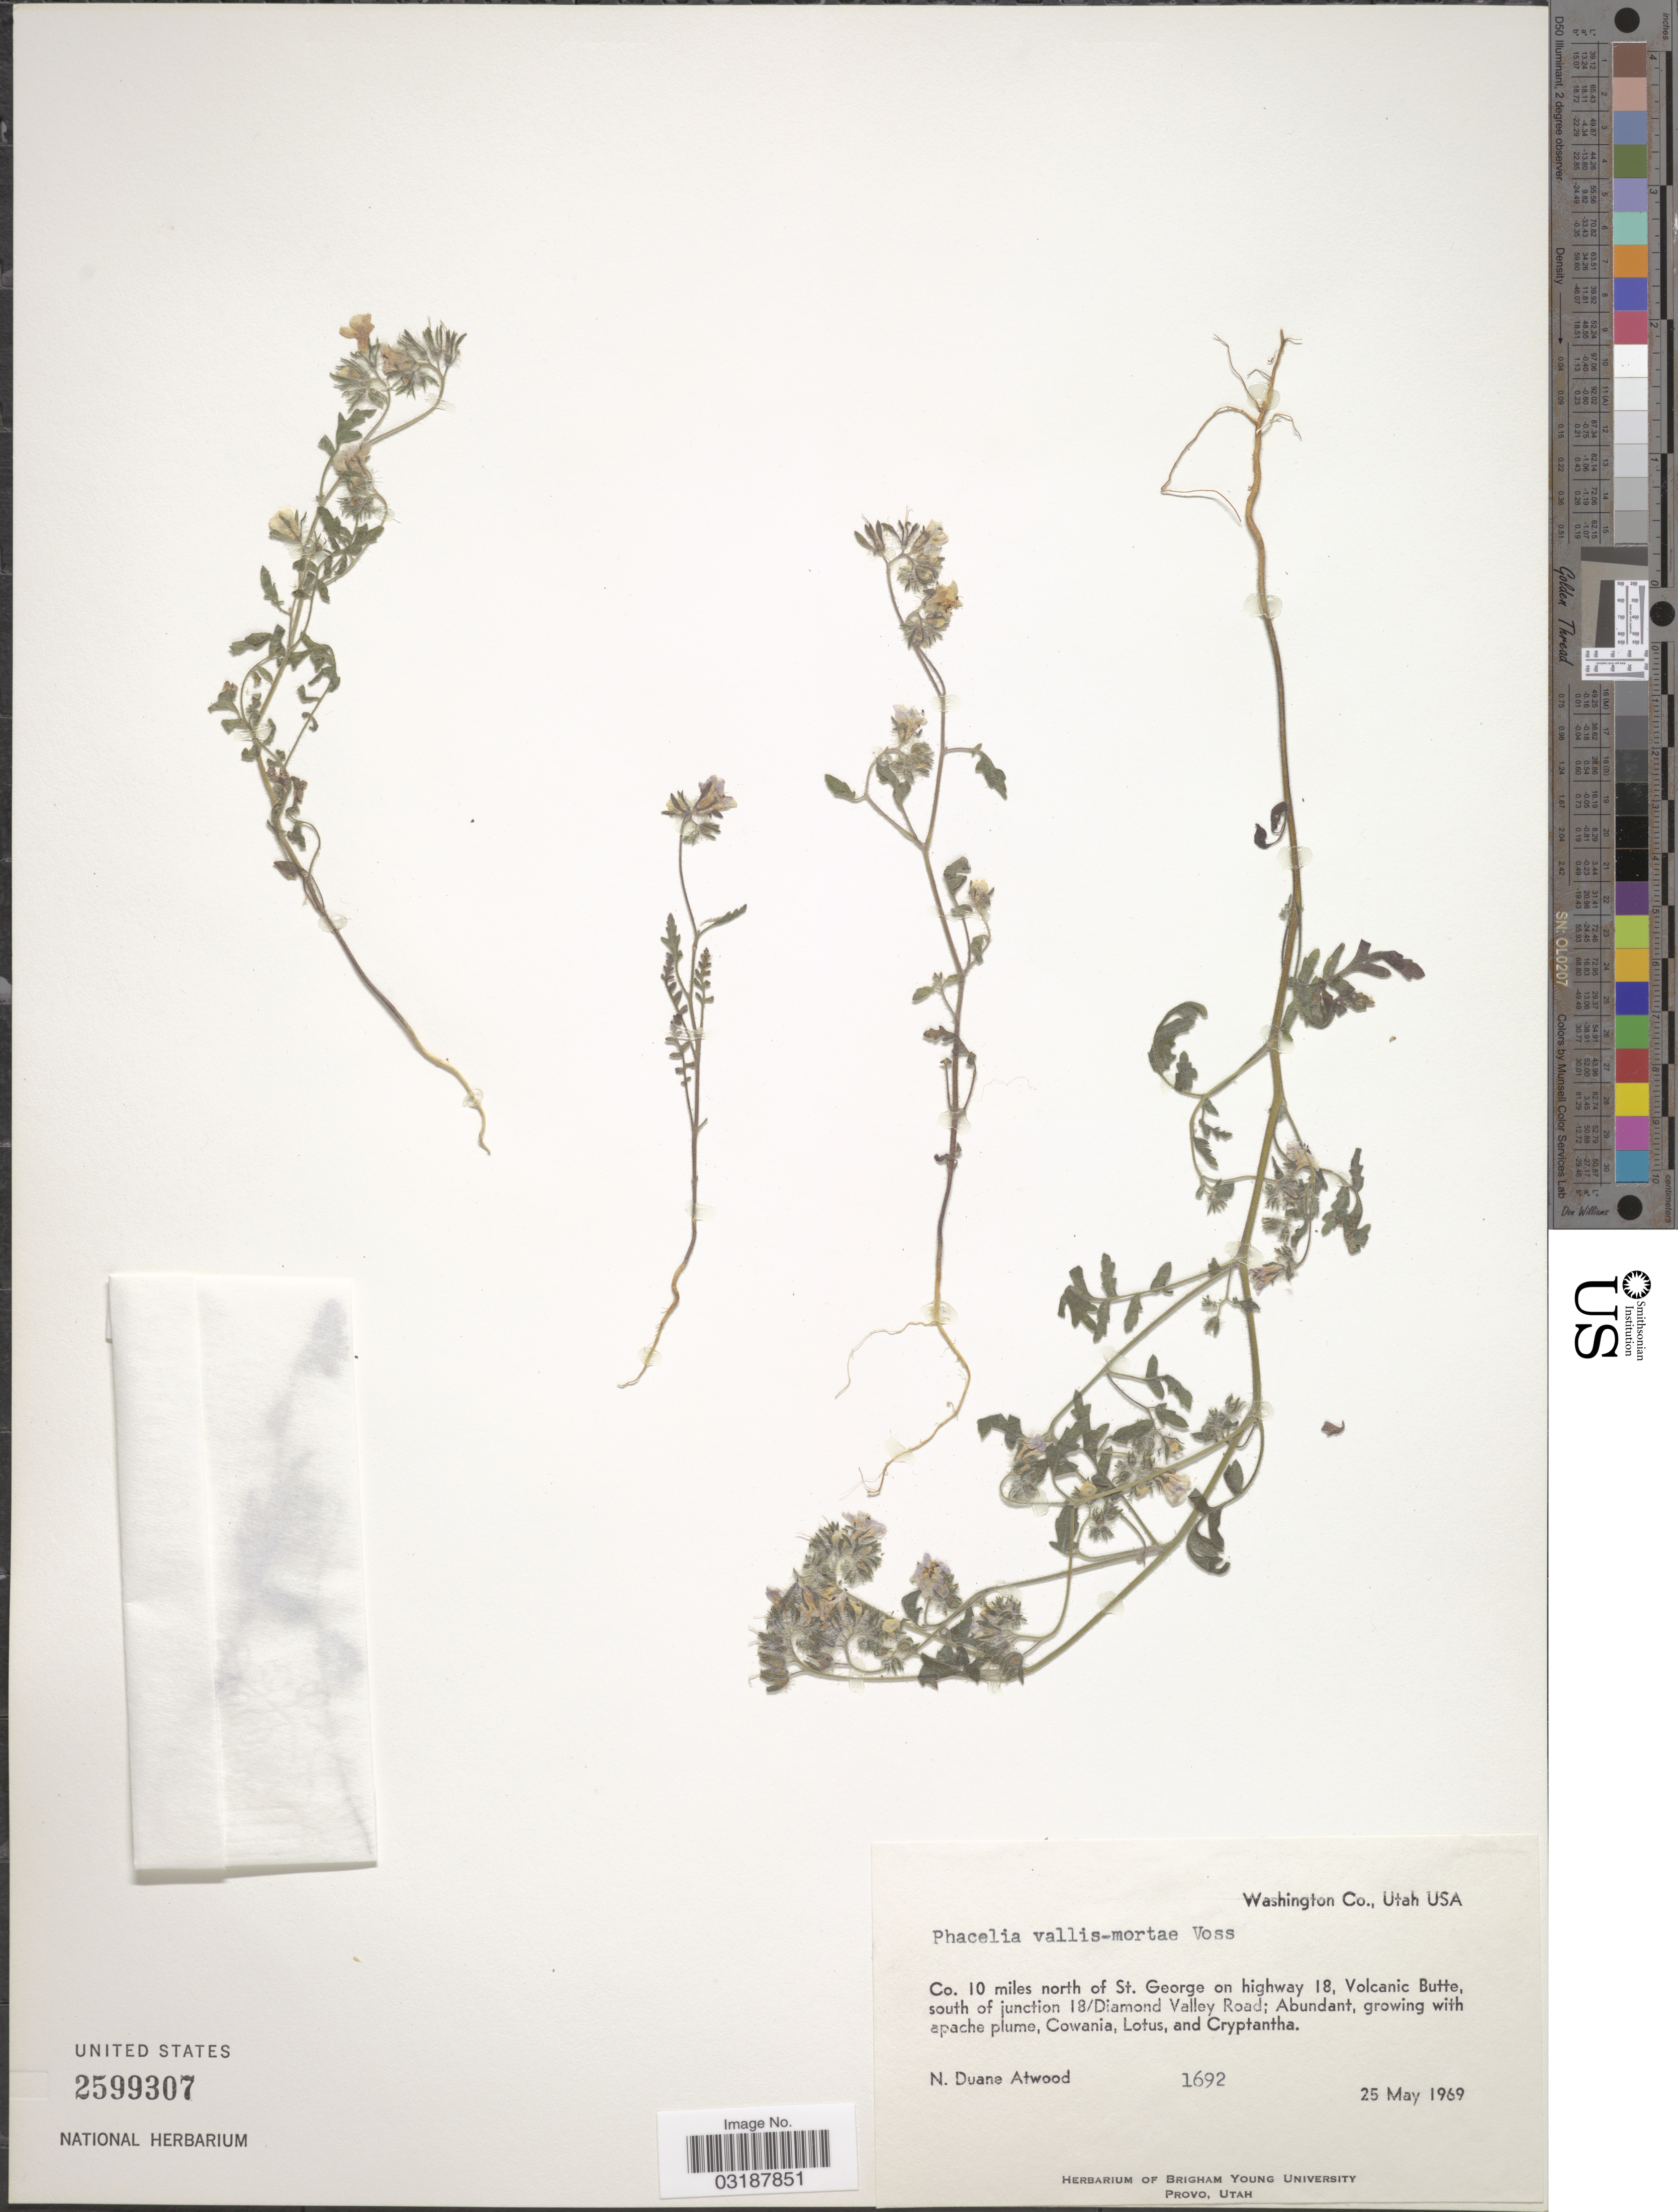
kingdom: Plantae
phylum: Tracheophyta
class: Magnoliopsida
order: Boraginales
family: Hydrophyllaceae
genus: Phacelia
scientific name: Phacelia vallis-mortae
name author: J.W. Voss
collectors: N. Atwood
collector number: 1692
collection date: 1969-05-25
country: United States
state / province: Utah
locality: Washington Co., Co. 10 miles north of St. George on highway 18, Volcanic Butte, south of junction 18/Diamond Valley Road.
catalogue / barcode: US 2599307